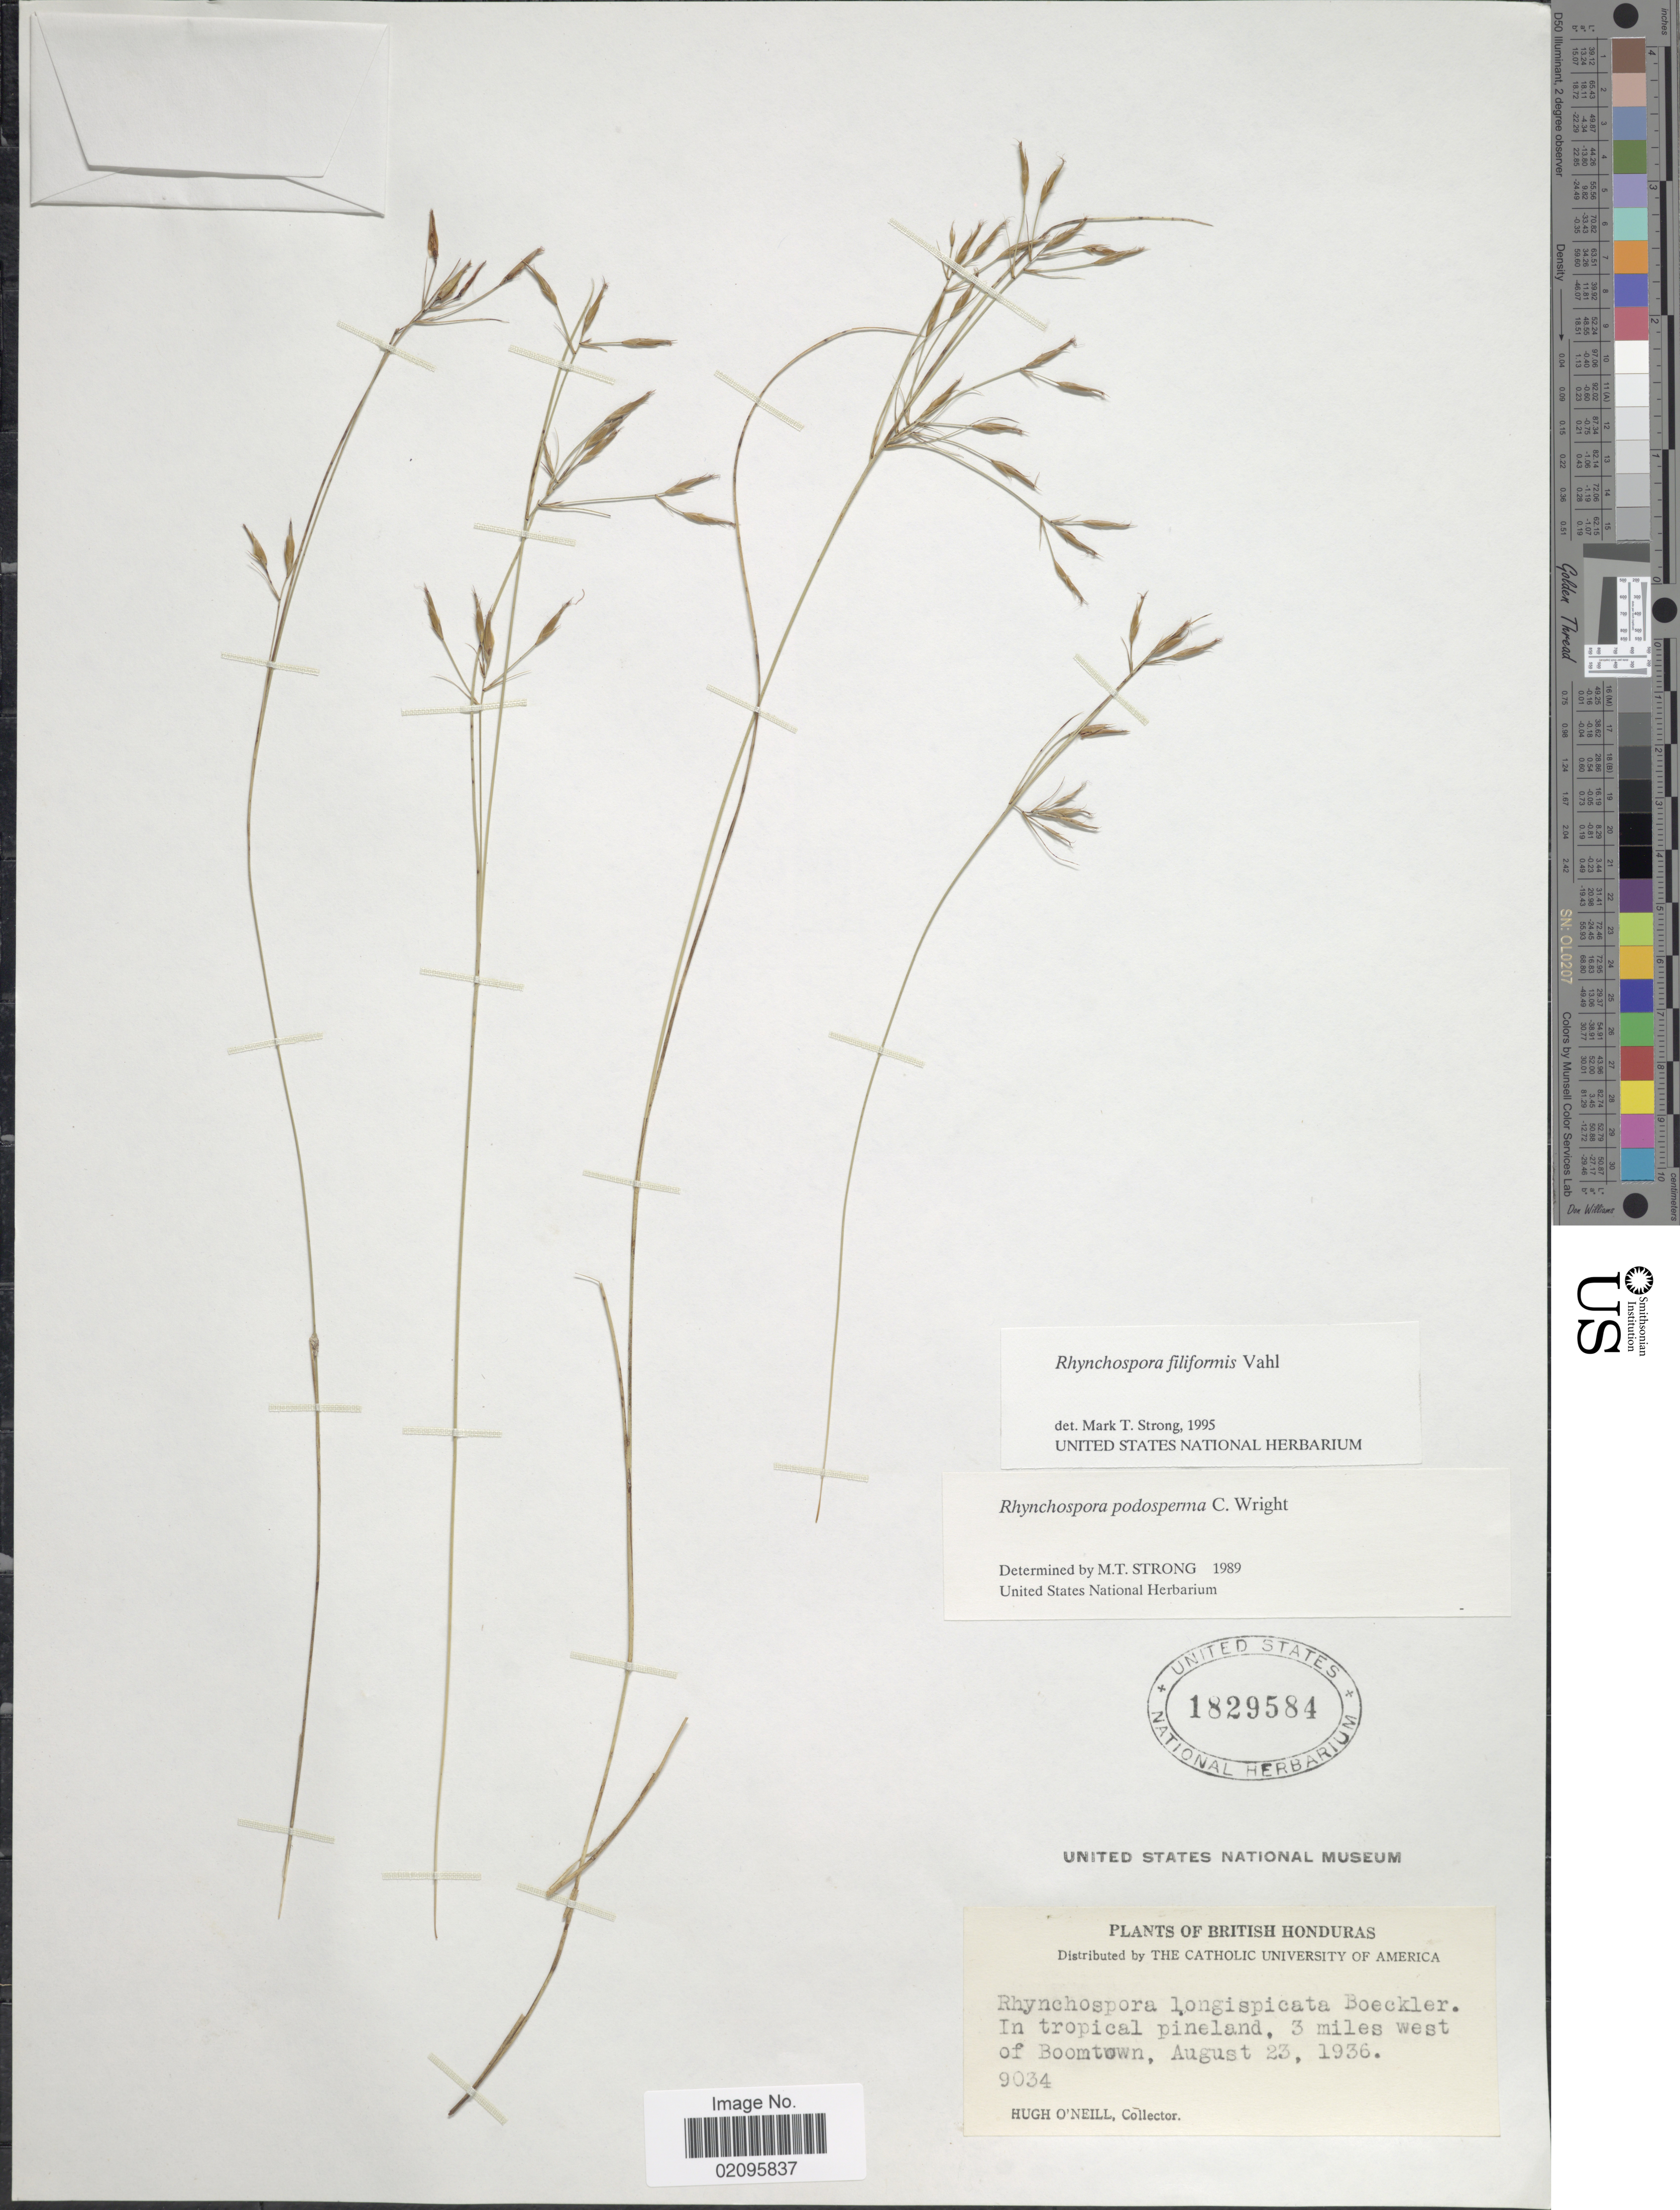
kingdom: Plantae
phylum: Tracheophyta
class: Liliopsida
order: Poales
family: Cyperaceae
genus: Rhynchospora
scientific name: Rhynchospora filiformis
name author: Vahl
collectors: H. O'Neill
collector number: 9034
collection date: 1936-08-23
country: Belize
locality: British Honduras, in tropical pineland, 3 miles west of Boomtown.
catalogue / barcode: US 1829584